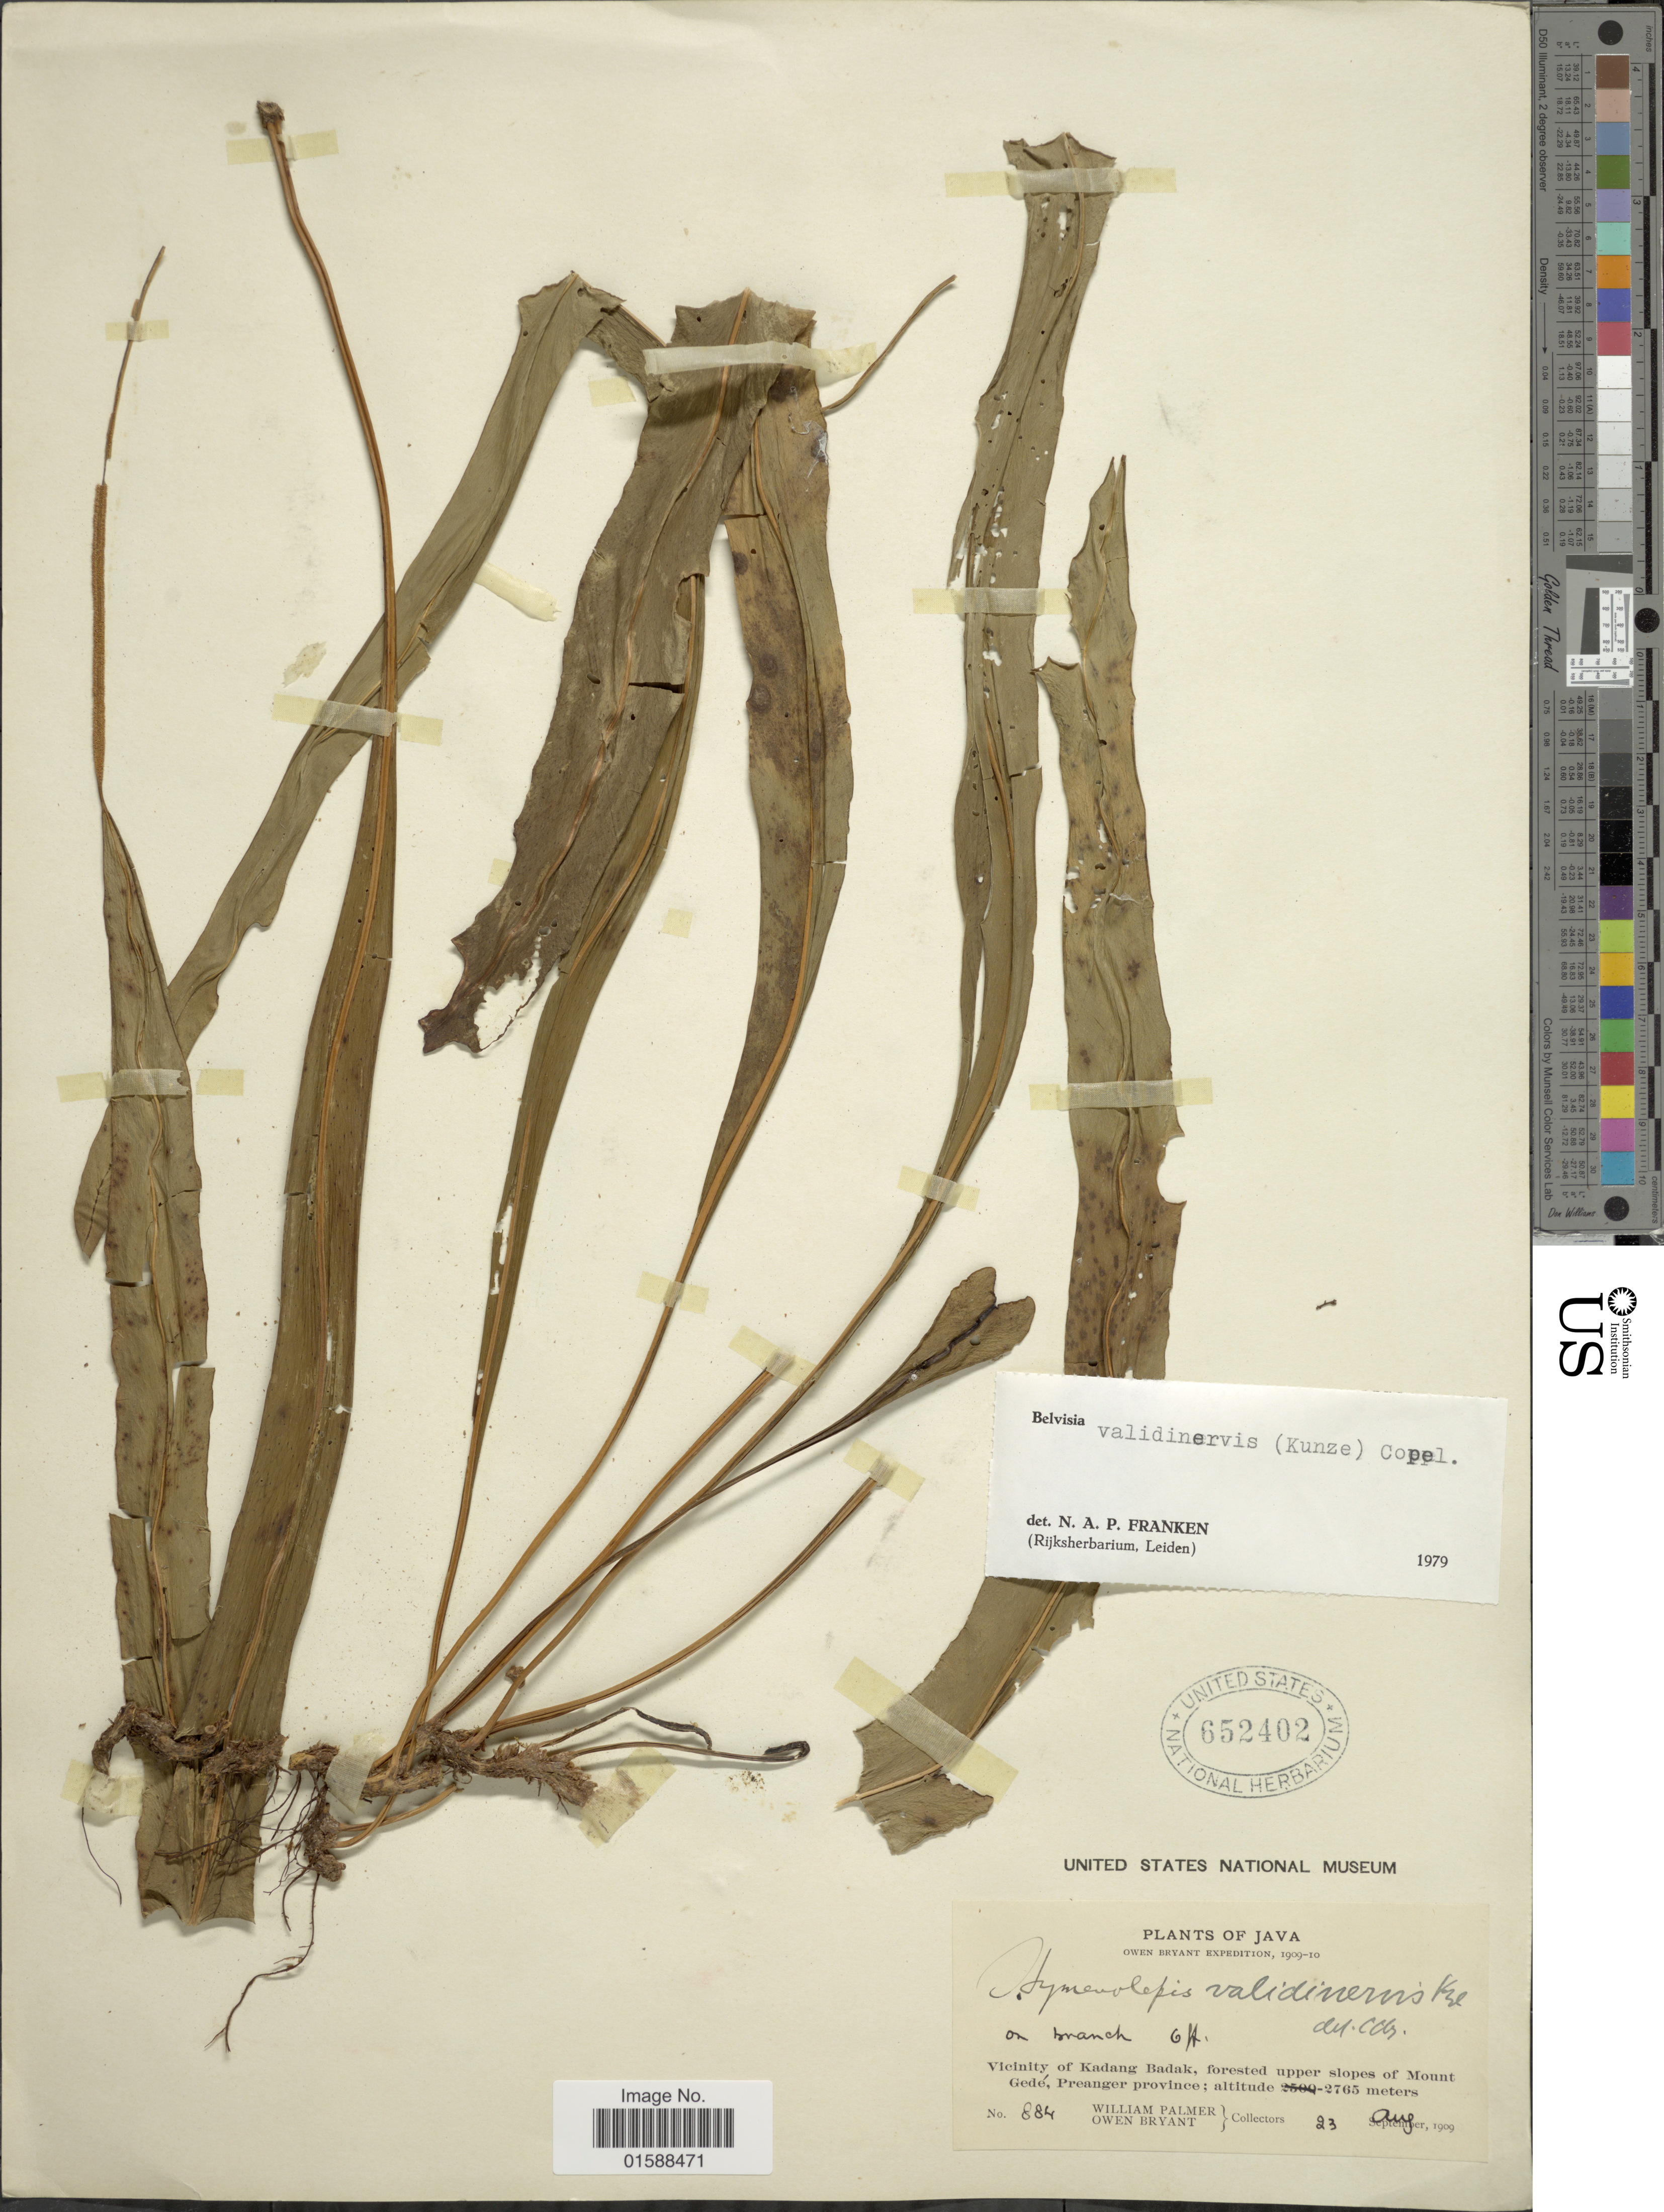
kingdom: Plantae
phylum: Tracheophyta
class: Polypodiopsida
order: Polypodiales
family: Polypodiaceae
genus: Lepisorus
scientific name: Lepisorus validinervis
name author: (Kunze) Li S. Wang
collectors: W. Palmer & O. Bryant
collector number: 884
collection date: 1909-08-23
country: Indonesia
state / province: Java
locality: Vicinity of Kadang Badak, forested upper slopes of Mount Gedé, Preanger province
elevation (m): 2765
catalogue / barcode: US 652402